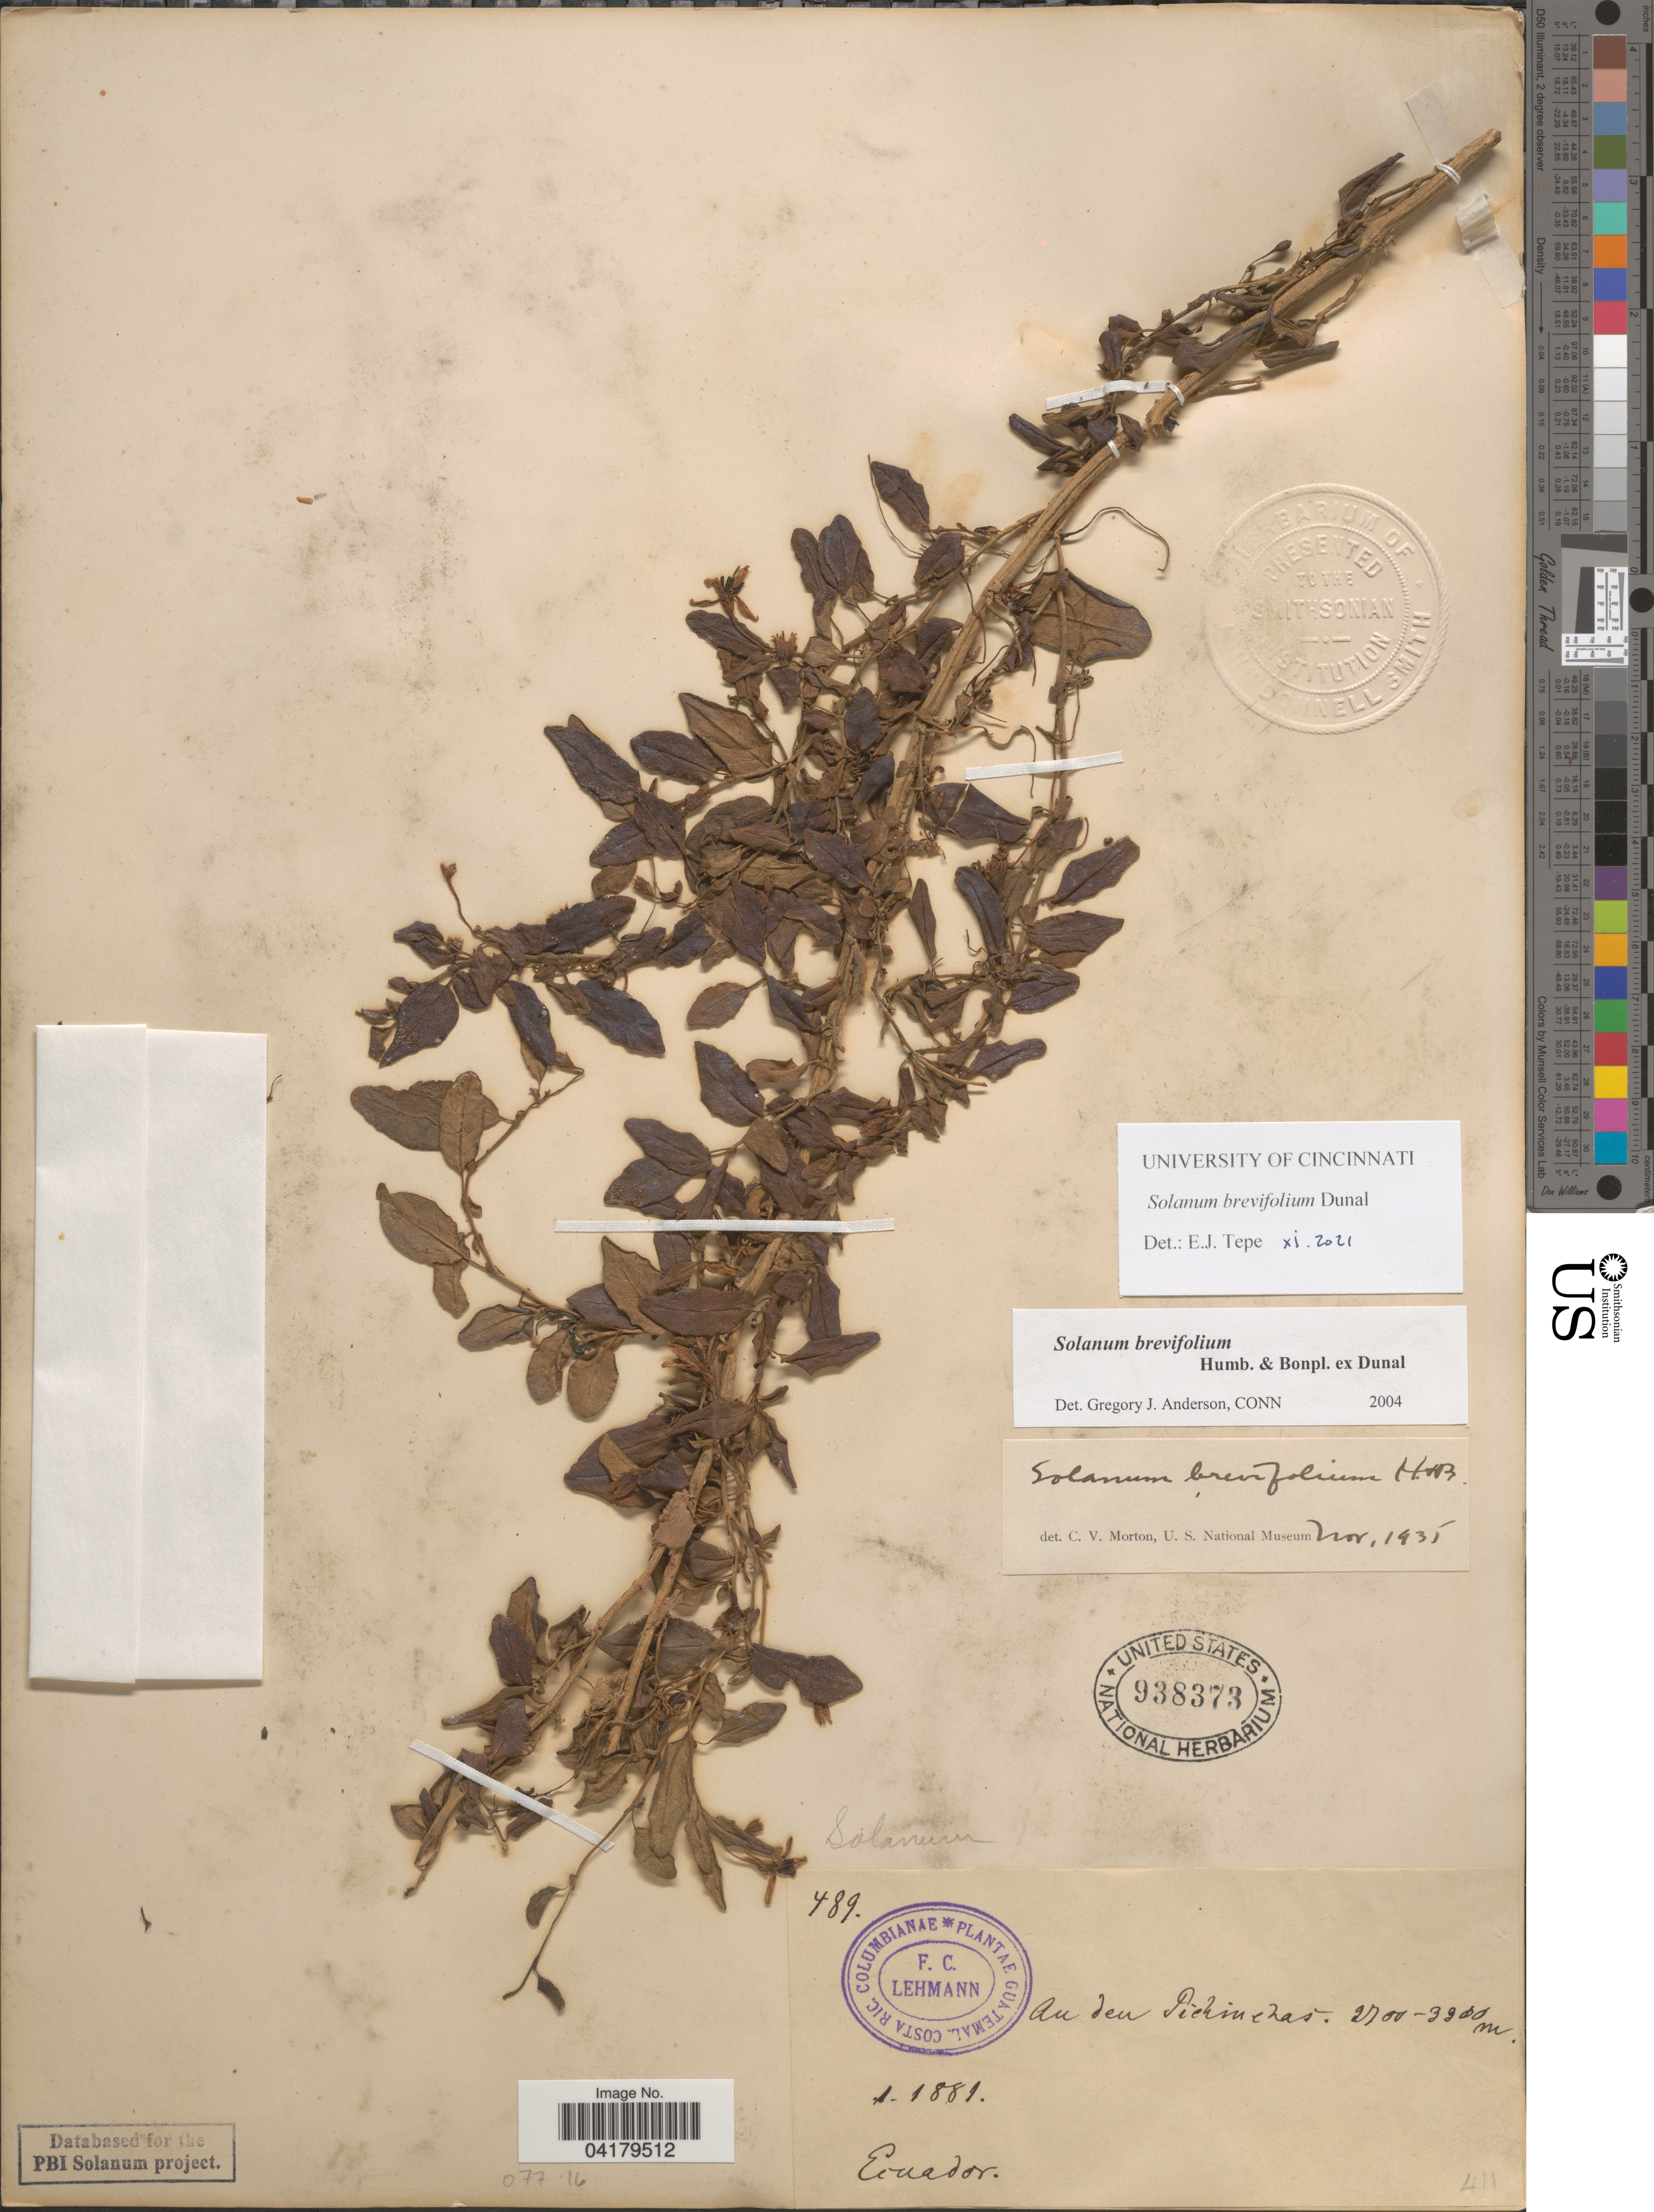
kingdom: Plantae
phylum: Tracheophyta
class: Magnoliopsida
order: Solanales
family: Solanaceae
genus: Solanum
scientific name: Solanum brevifolium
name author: Dunal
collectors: F. C. Lehmann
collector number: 489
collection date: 1881-01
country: Ecuador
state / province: Pichincha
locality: Au den [interpreted] Pichinchas.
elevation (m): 2700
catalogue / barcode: US 938373